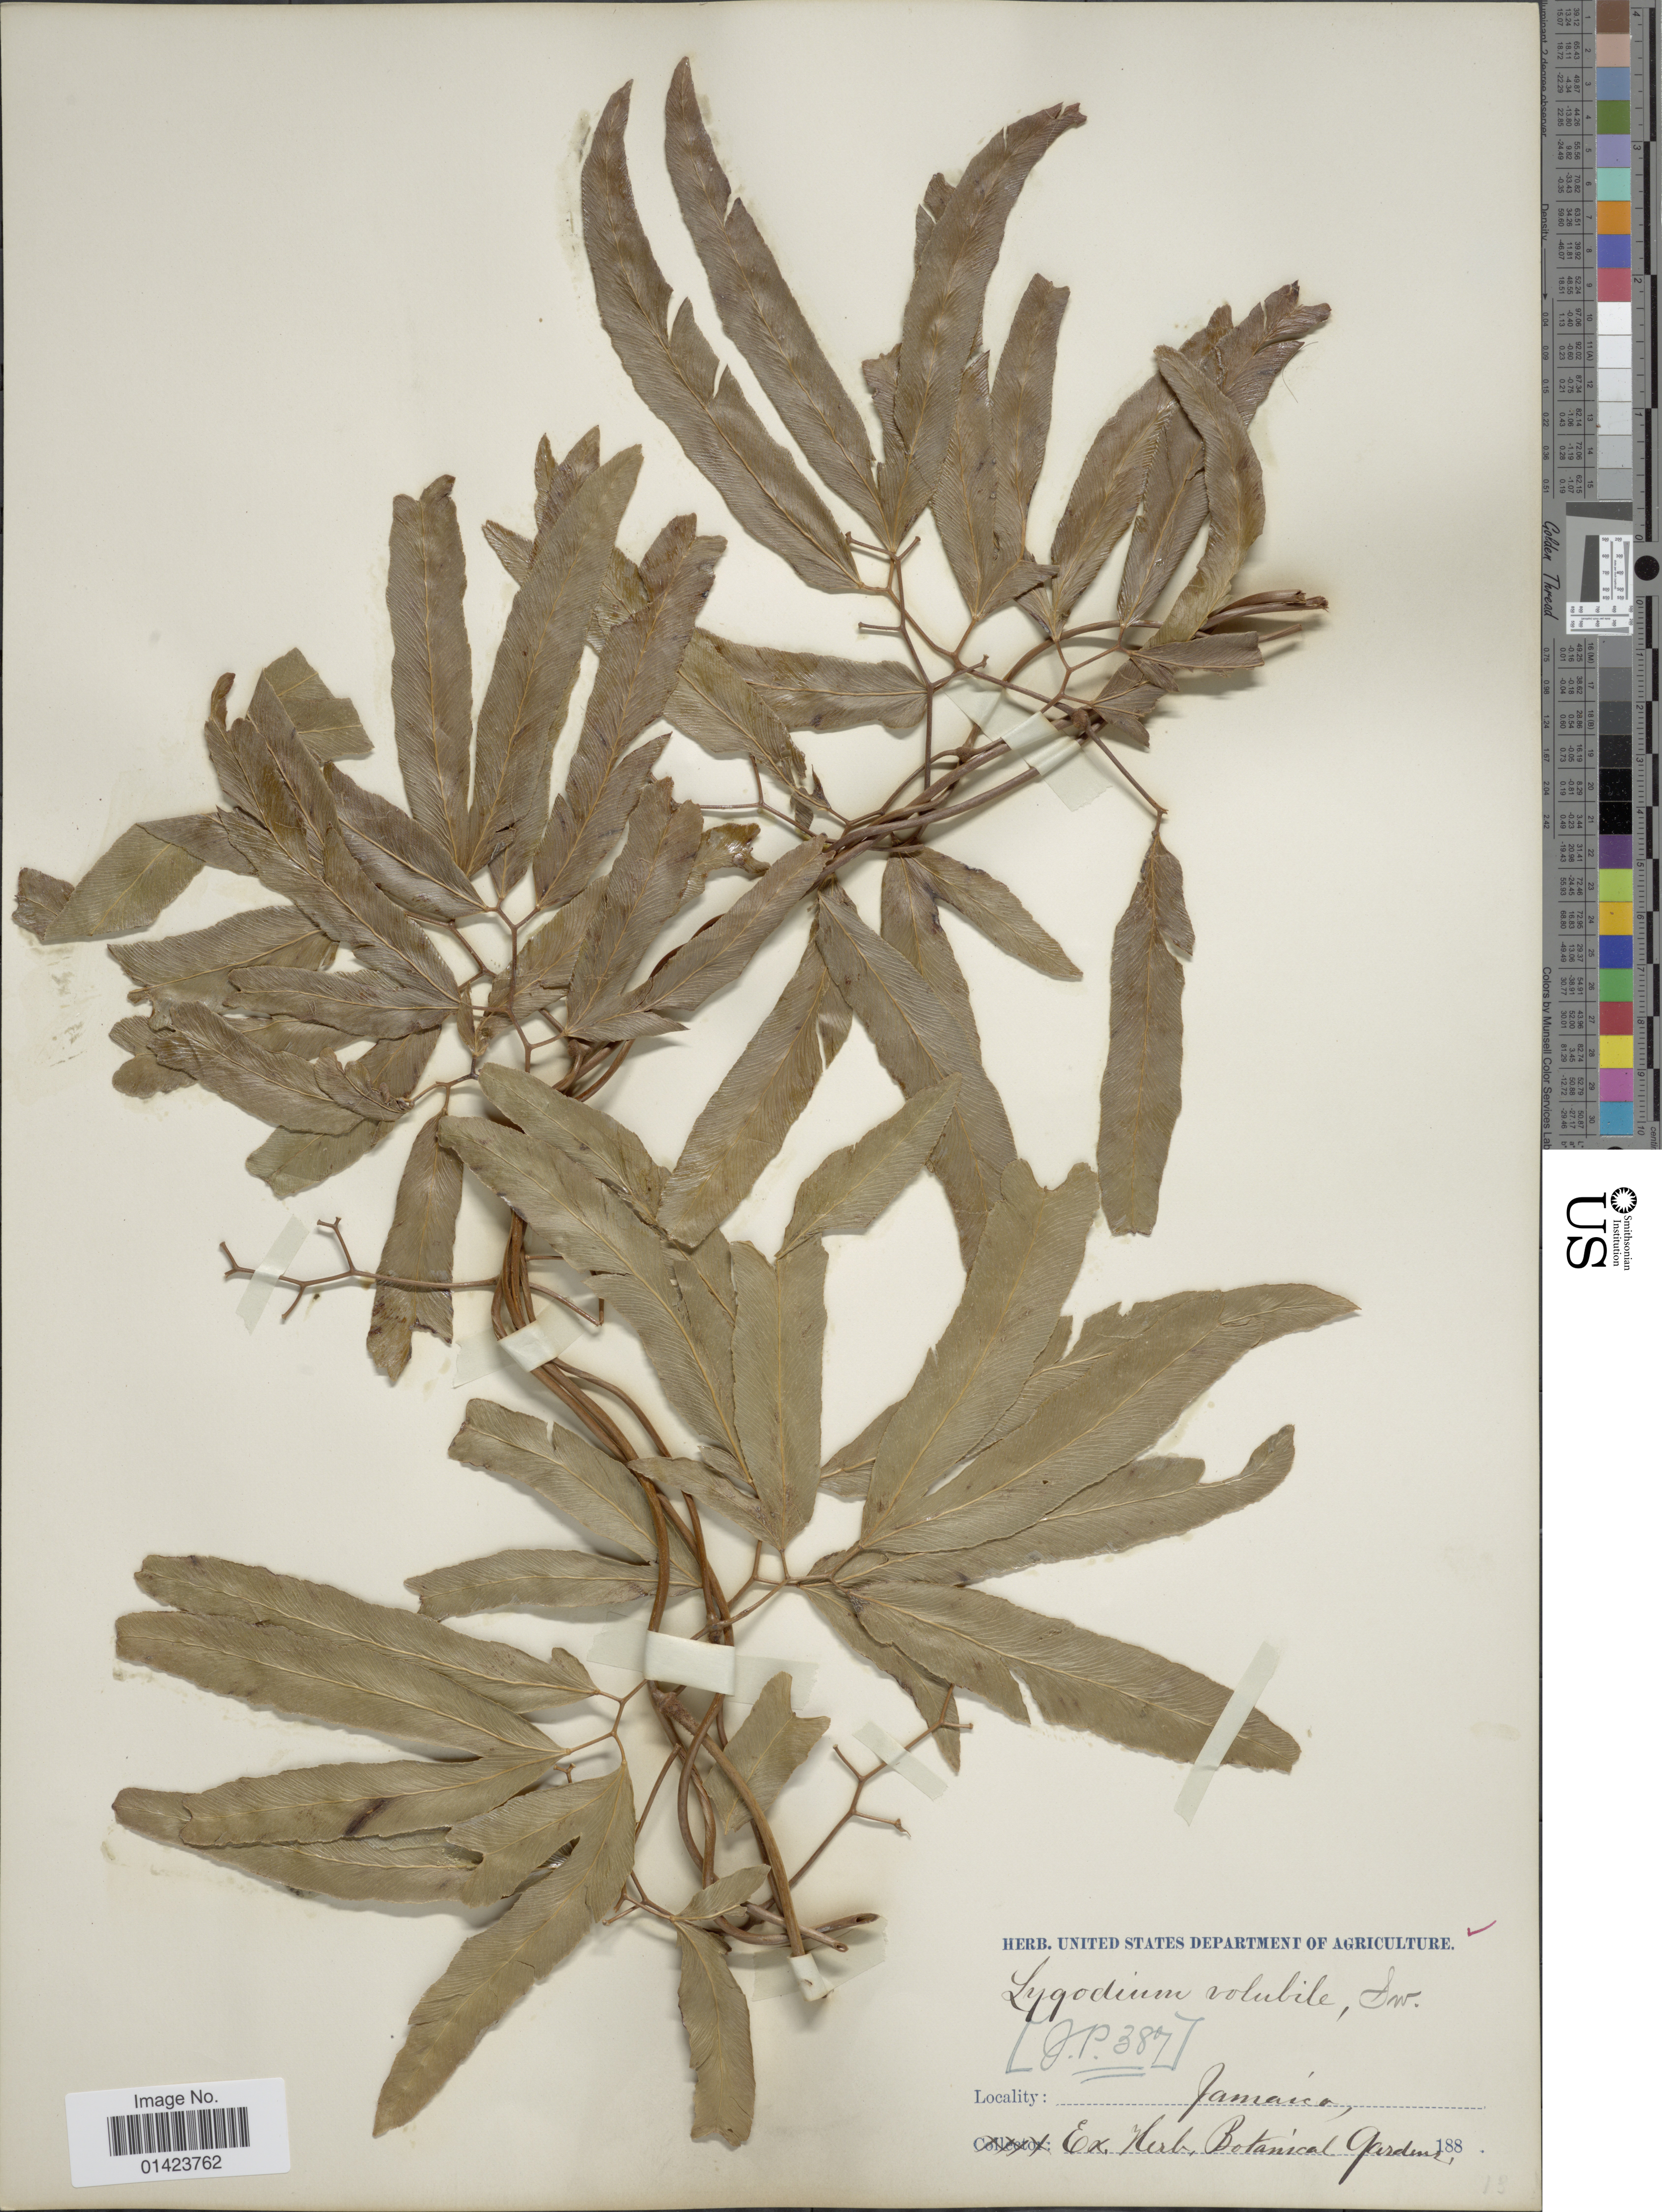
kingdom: Plantae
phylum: Tracheophyta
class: Polypodiopsida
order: Schizaeales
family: Lygodiaceae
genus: Lygodium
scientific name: Lygodium volubile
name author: Sw.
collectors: J.P.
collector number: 387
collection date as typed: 188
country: Jamaica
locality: Jamaica